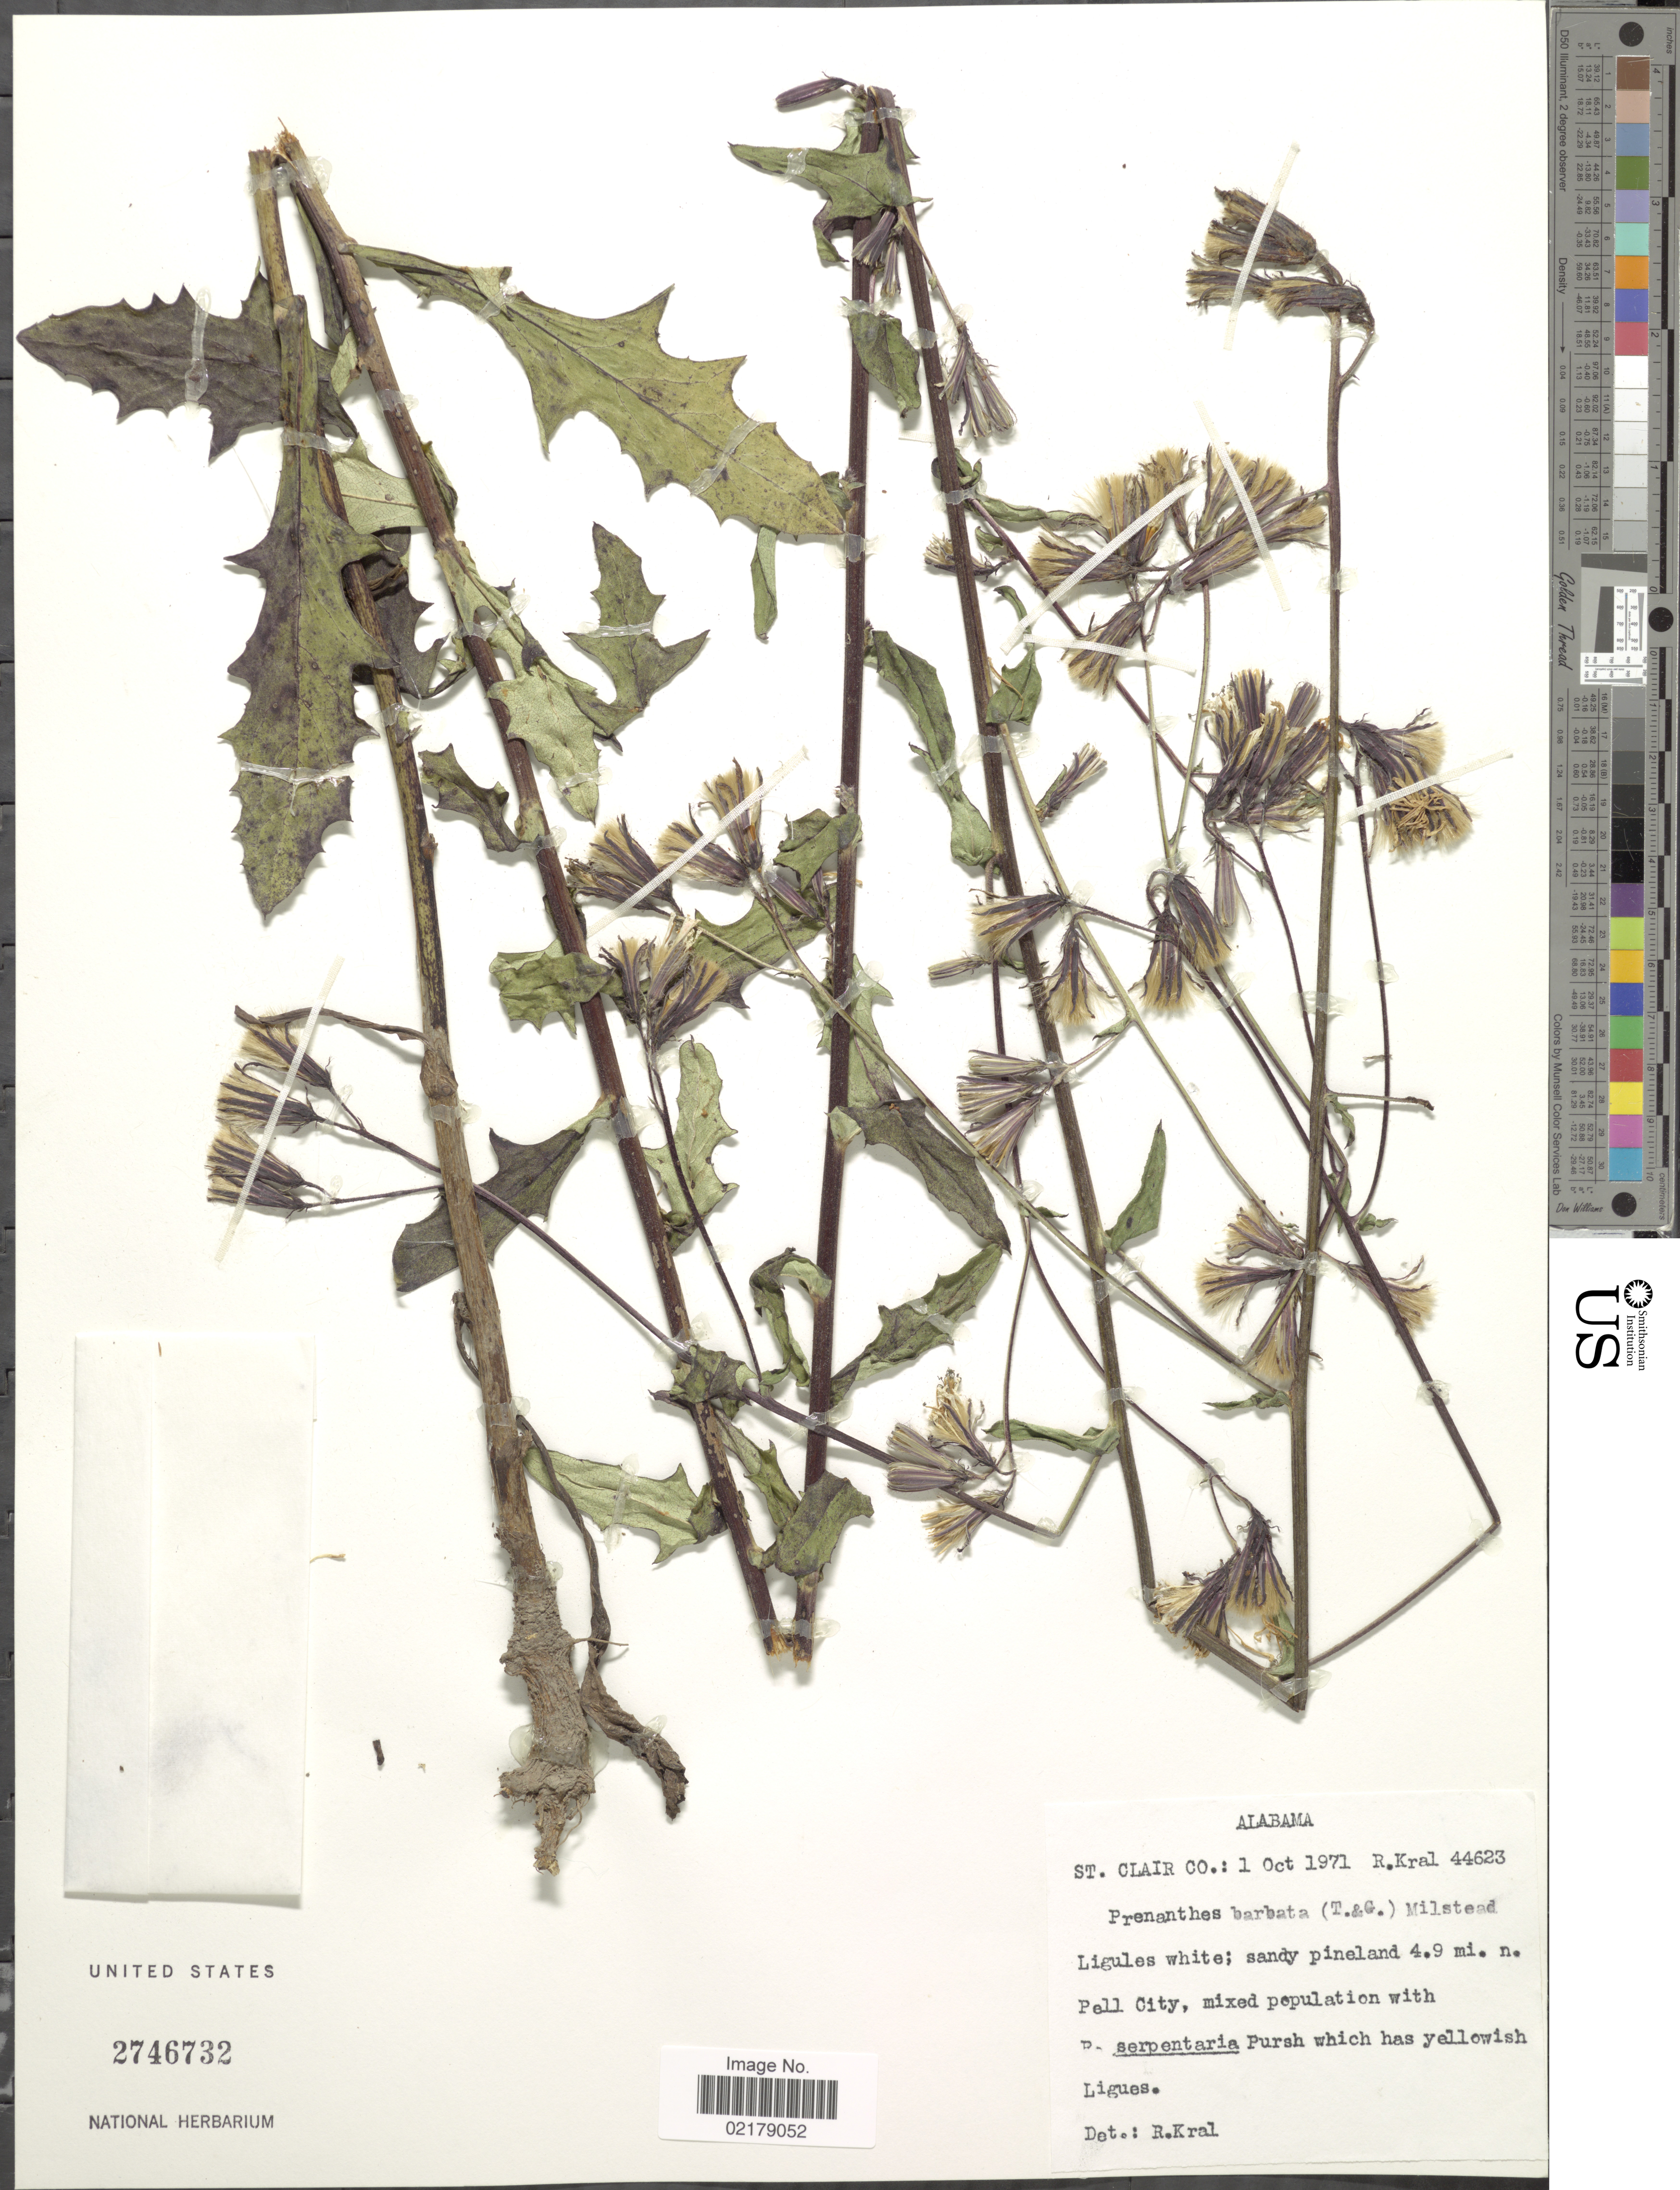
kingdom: Plantae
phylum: Tracheophyta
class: Magnoliopsida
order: Asterales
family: Asteraceae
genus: Prenanthes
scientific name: Prenanthes barbata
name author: (Torr. & A. Gray) Cronq.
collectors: R. Kral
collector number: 44623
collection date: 1971-10-01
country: United States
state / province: Alabama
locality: St. Clair co, Ligules white; sandy pineland 4.9 mi n. Pall City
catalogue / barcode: US 2746732